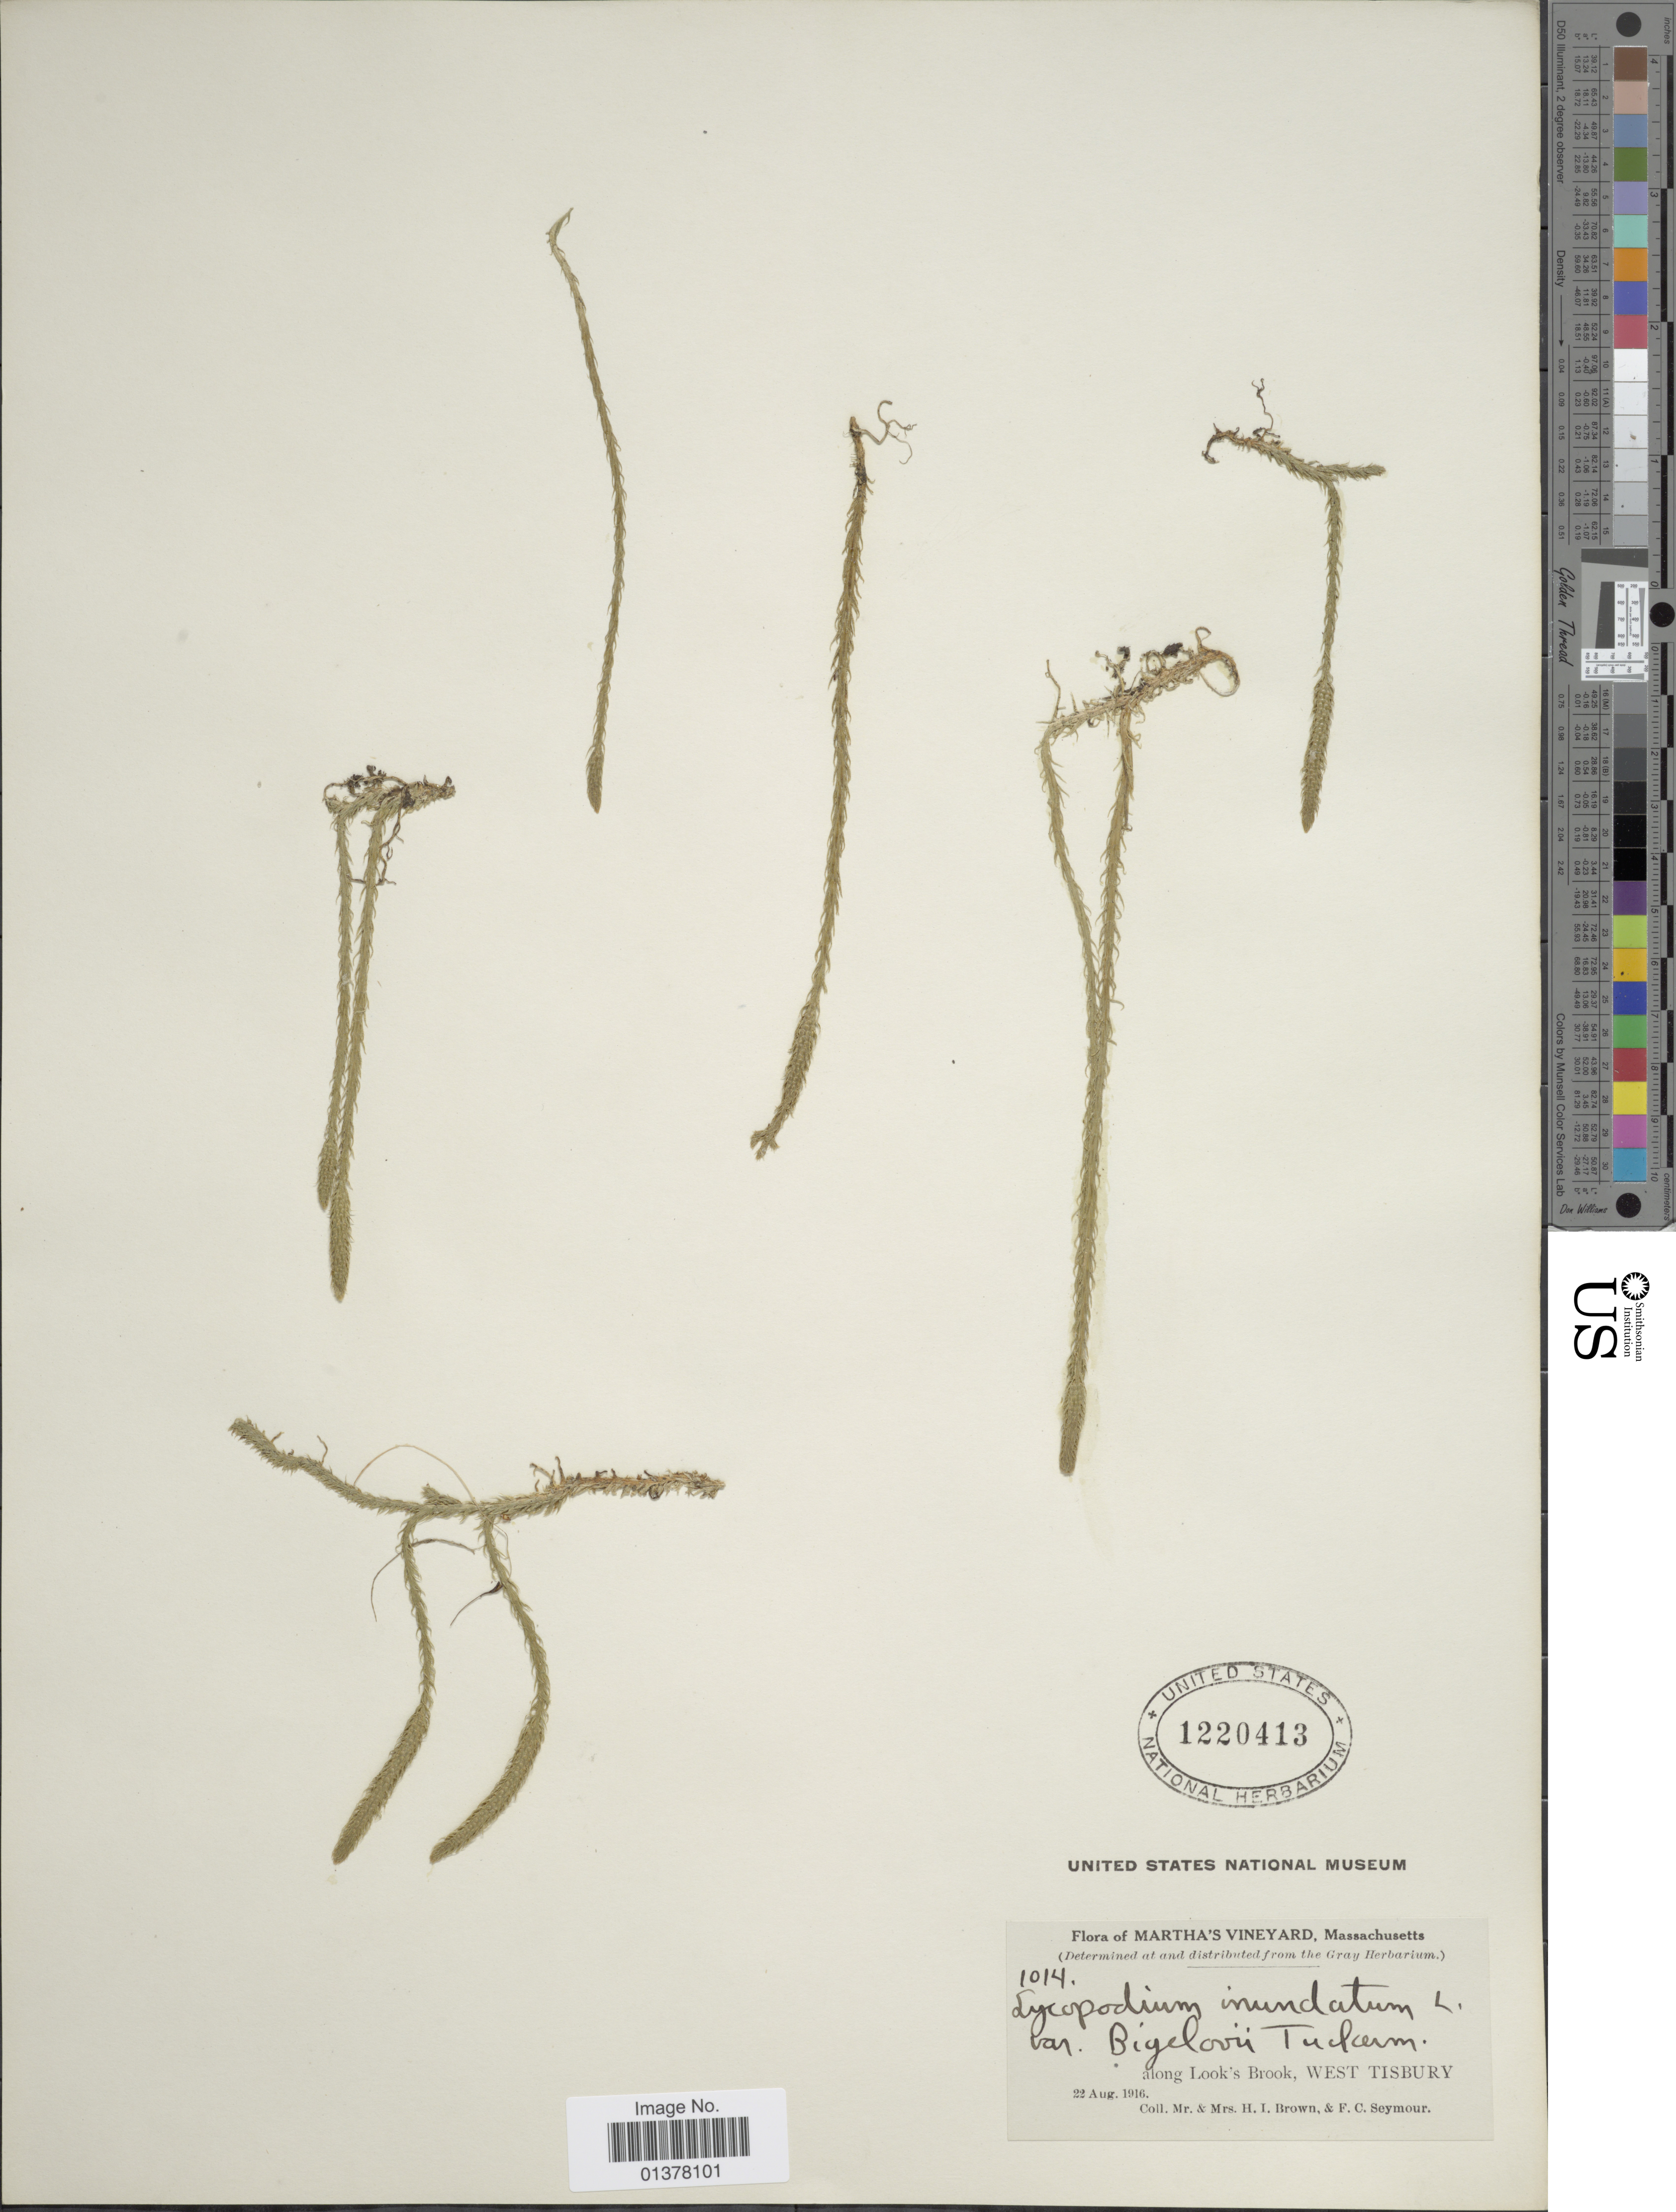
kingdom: Plantae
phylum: Tracheophyta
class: Lycopodiopsida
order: Lycopodiales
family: Lycopodiaceae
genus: Lycopodiella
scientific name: Lycopodiella appressa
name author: (Chapm.) Cranfill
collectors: H. I. Brown & F. C. Seymour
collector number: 1014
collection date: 1916-08-22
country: United States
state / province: Massachusetts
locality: Martha's Vineyard, along Look's Brook, West Tisbury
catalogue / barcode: US 1220413